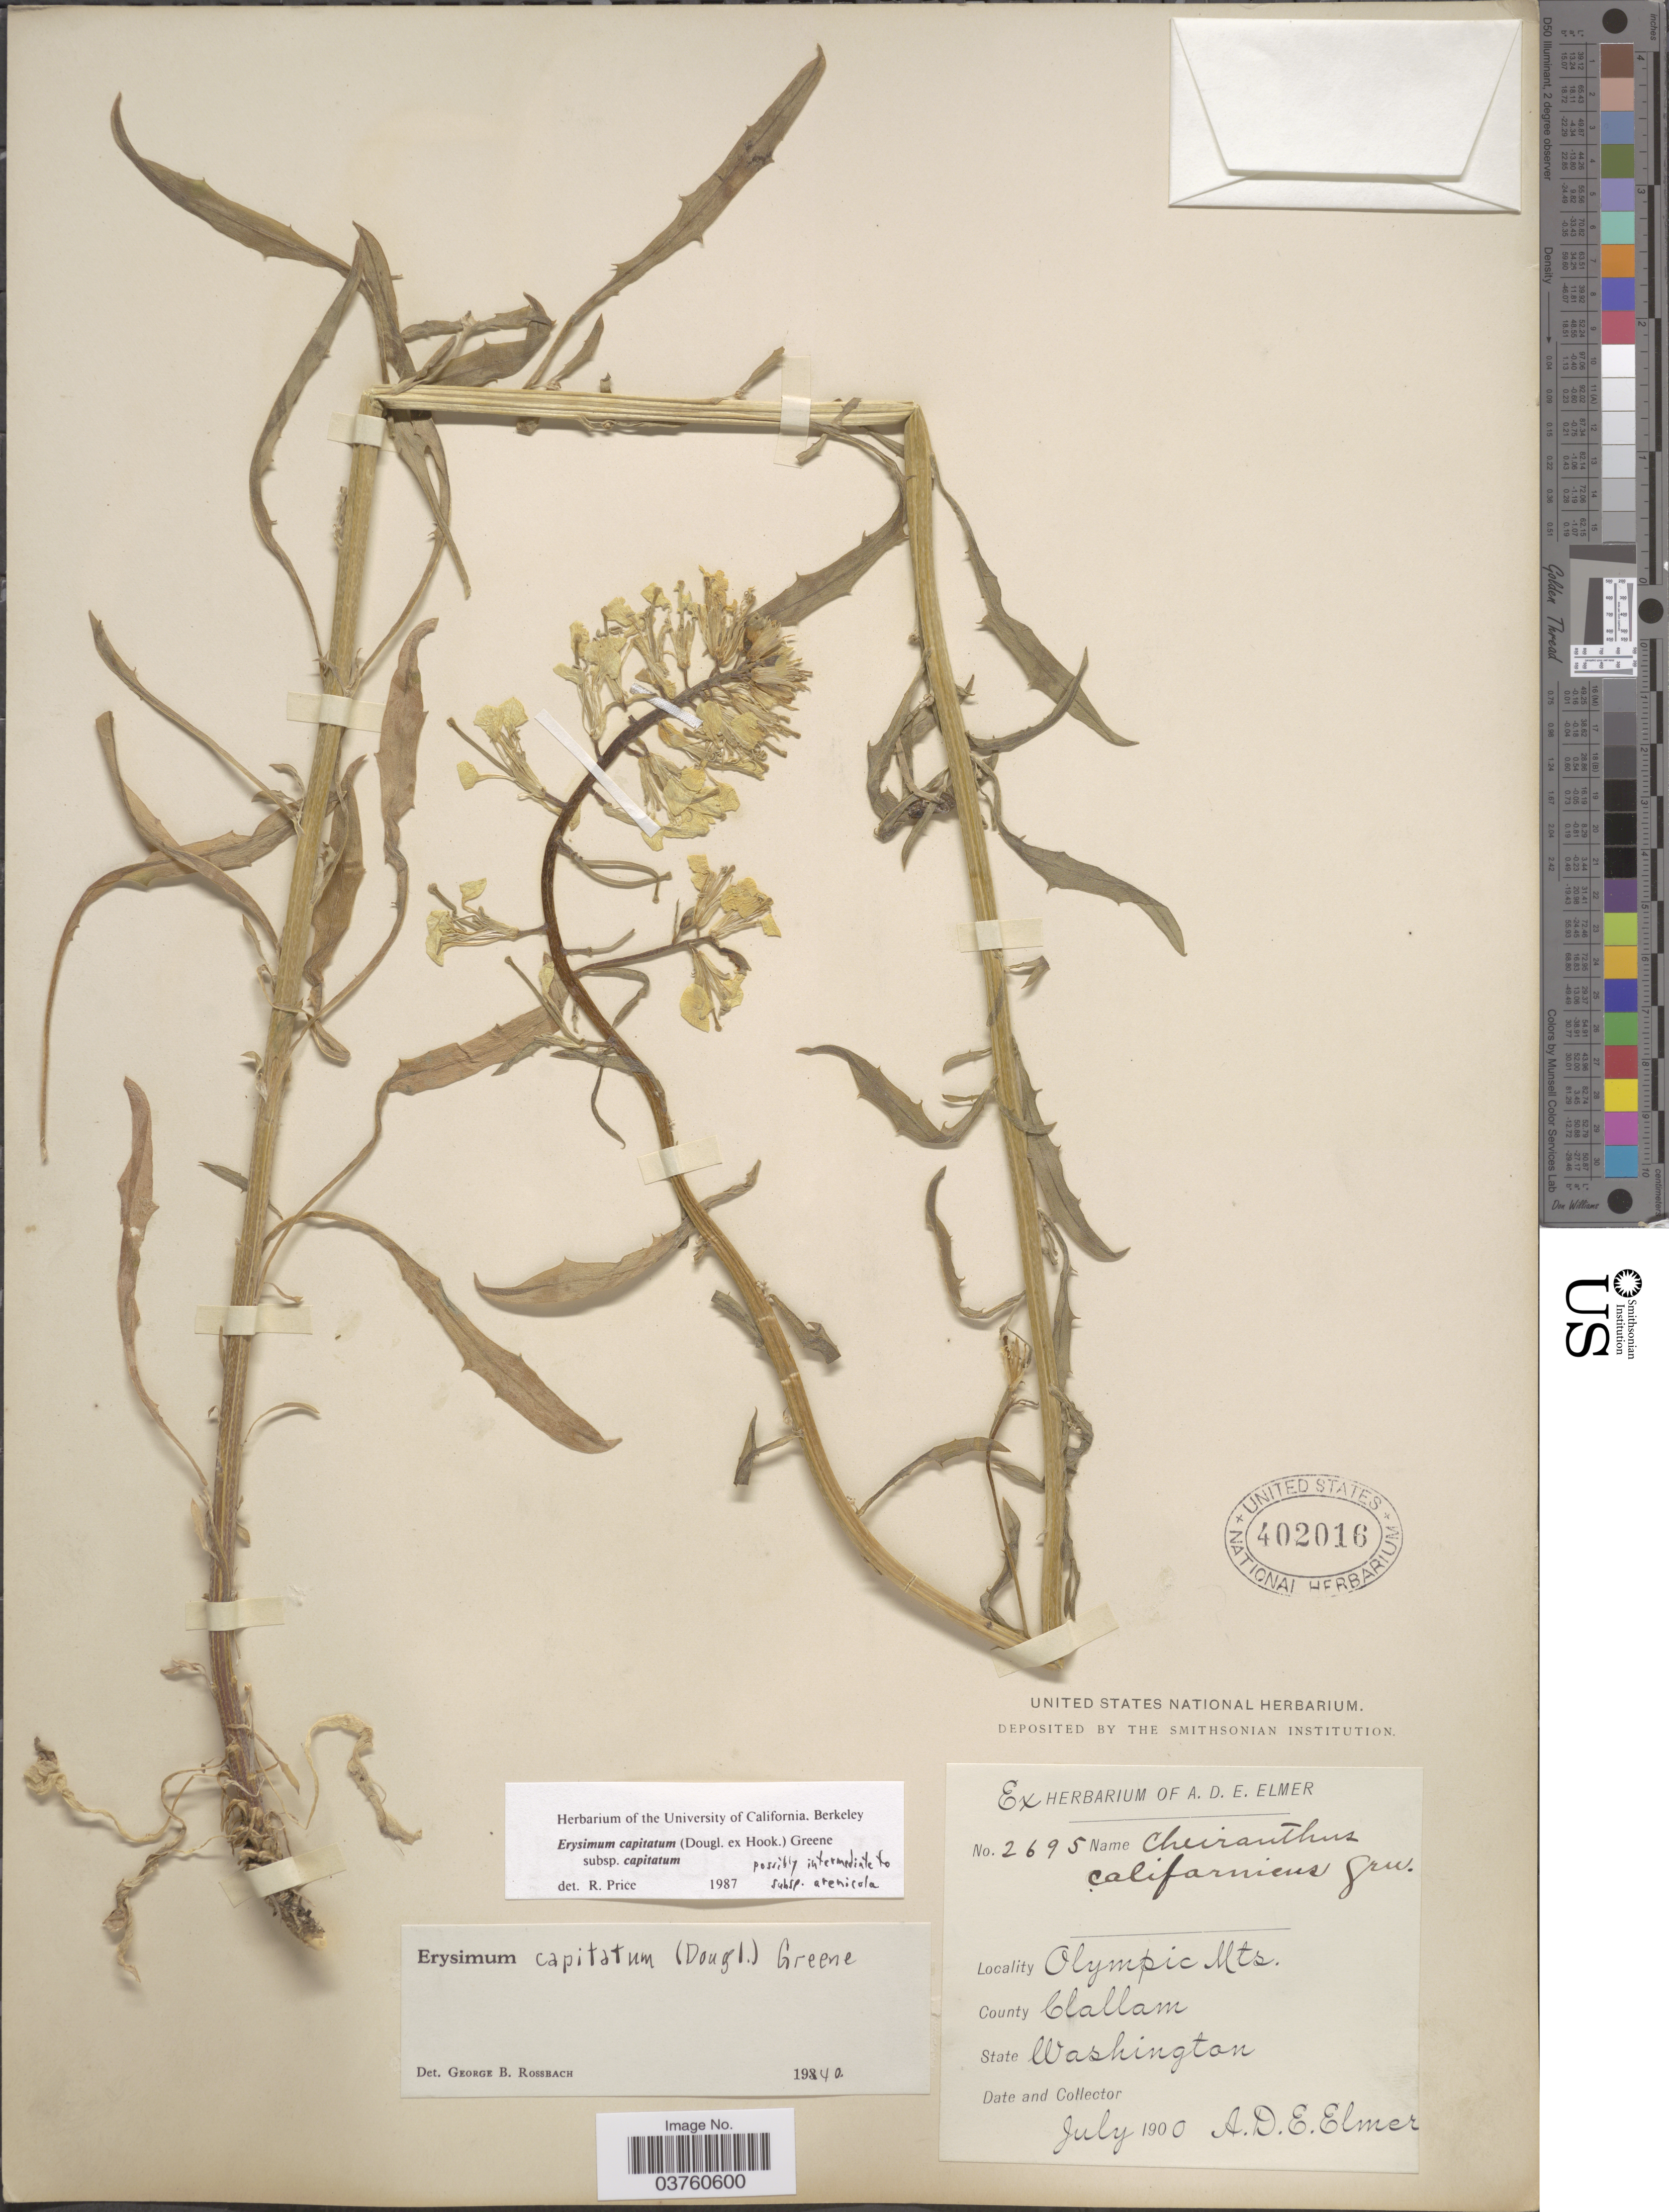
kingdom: Plantae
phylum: Tracheophyta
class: Magnoliopsida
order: Brassicales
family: Brassicaceae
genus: Erysimum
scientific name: Erysimum capitatum subsp. capitatum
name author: (Douglas ex Hook.) Greene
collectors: A. D. E. Elmer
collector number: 2695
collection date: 1900-07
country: United States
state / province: Washington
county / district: Clallam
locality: Olympic Mts. County Clallam.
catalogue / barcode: US 402016